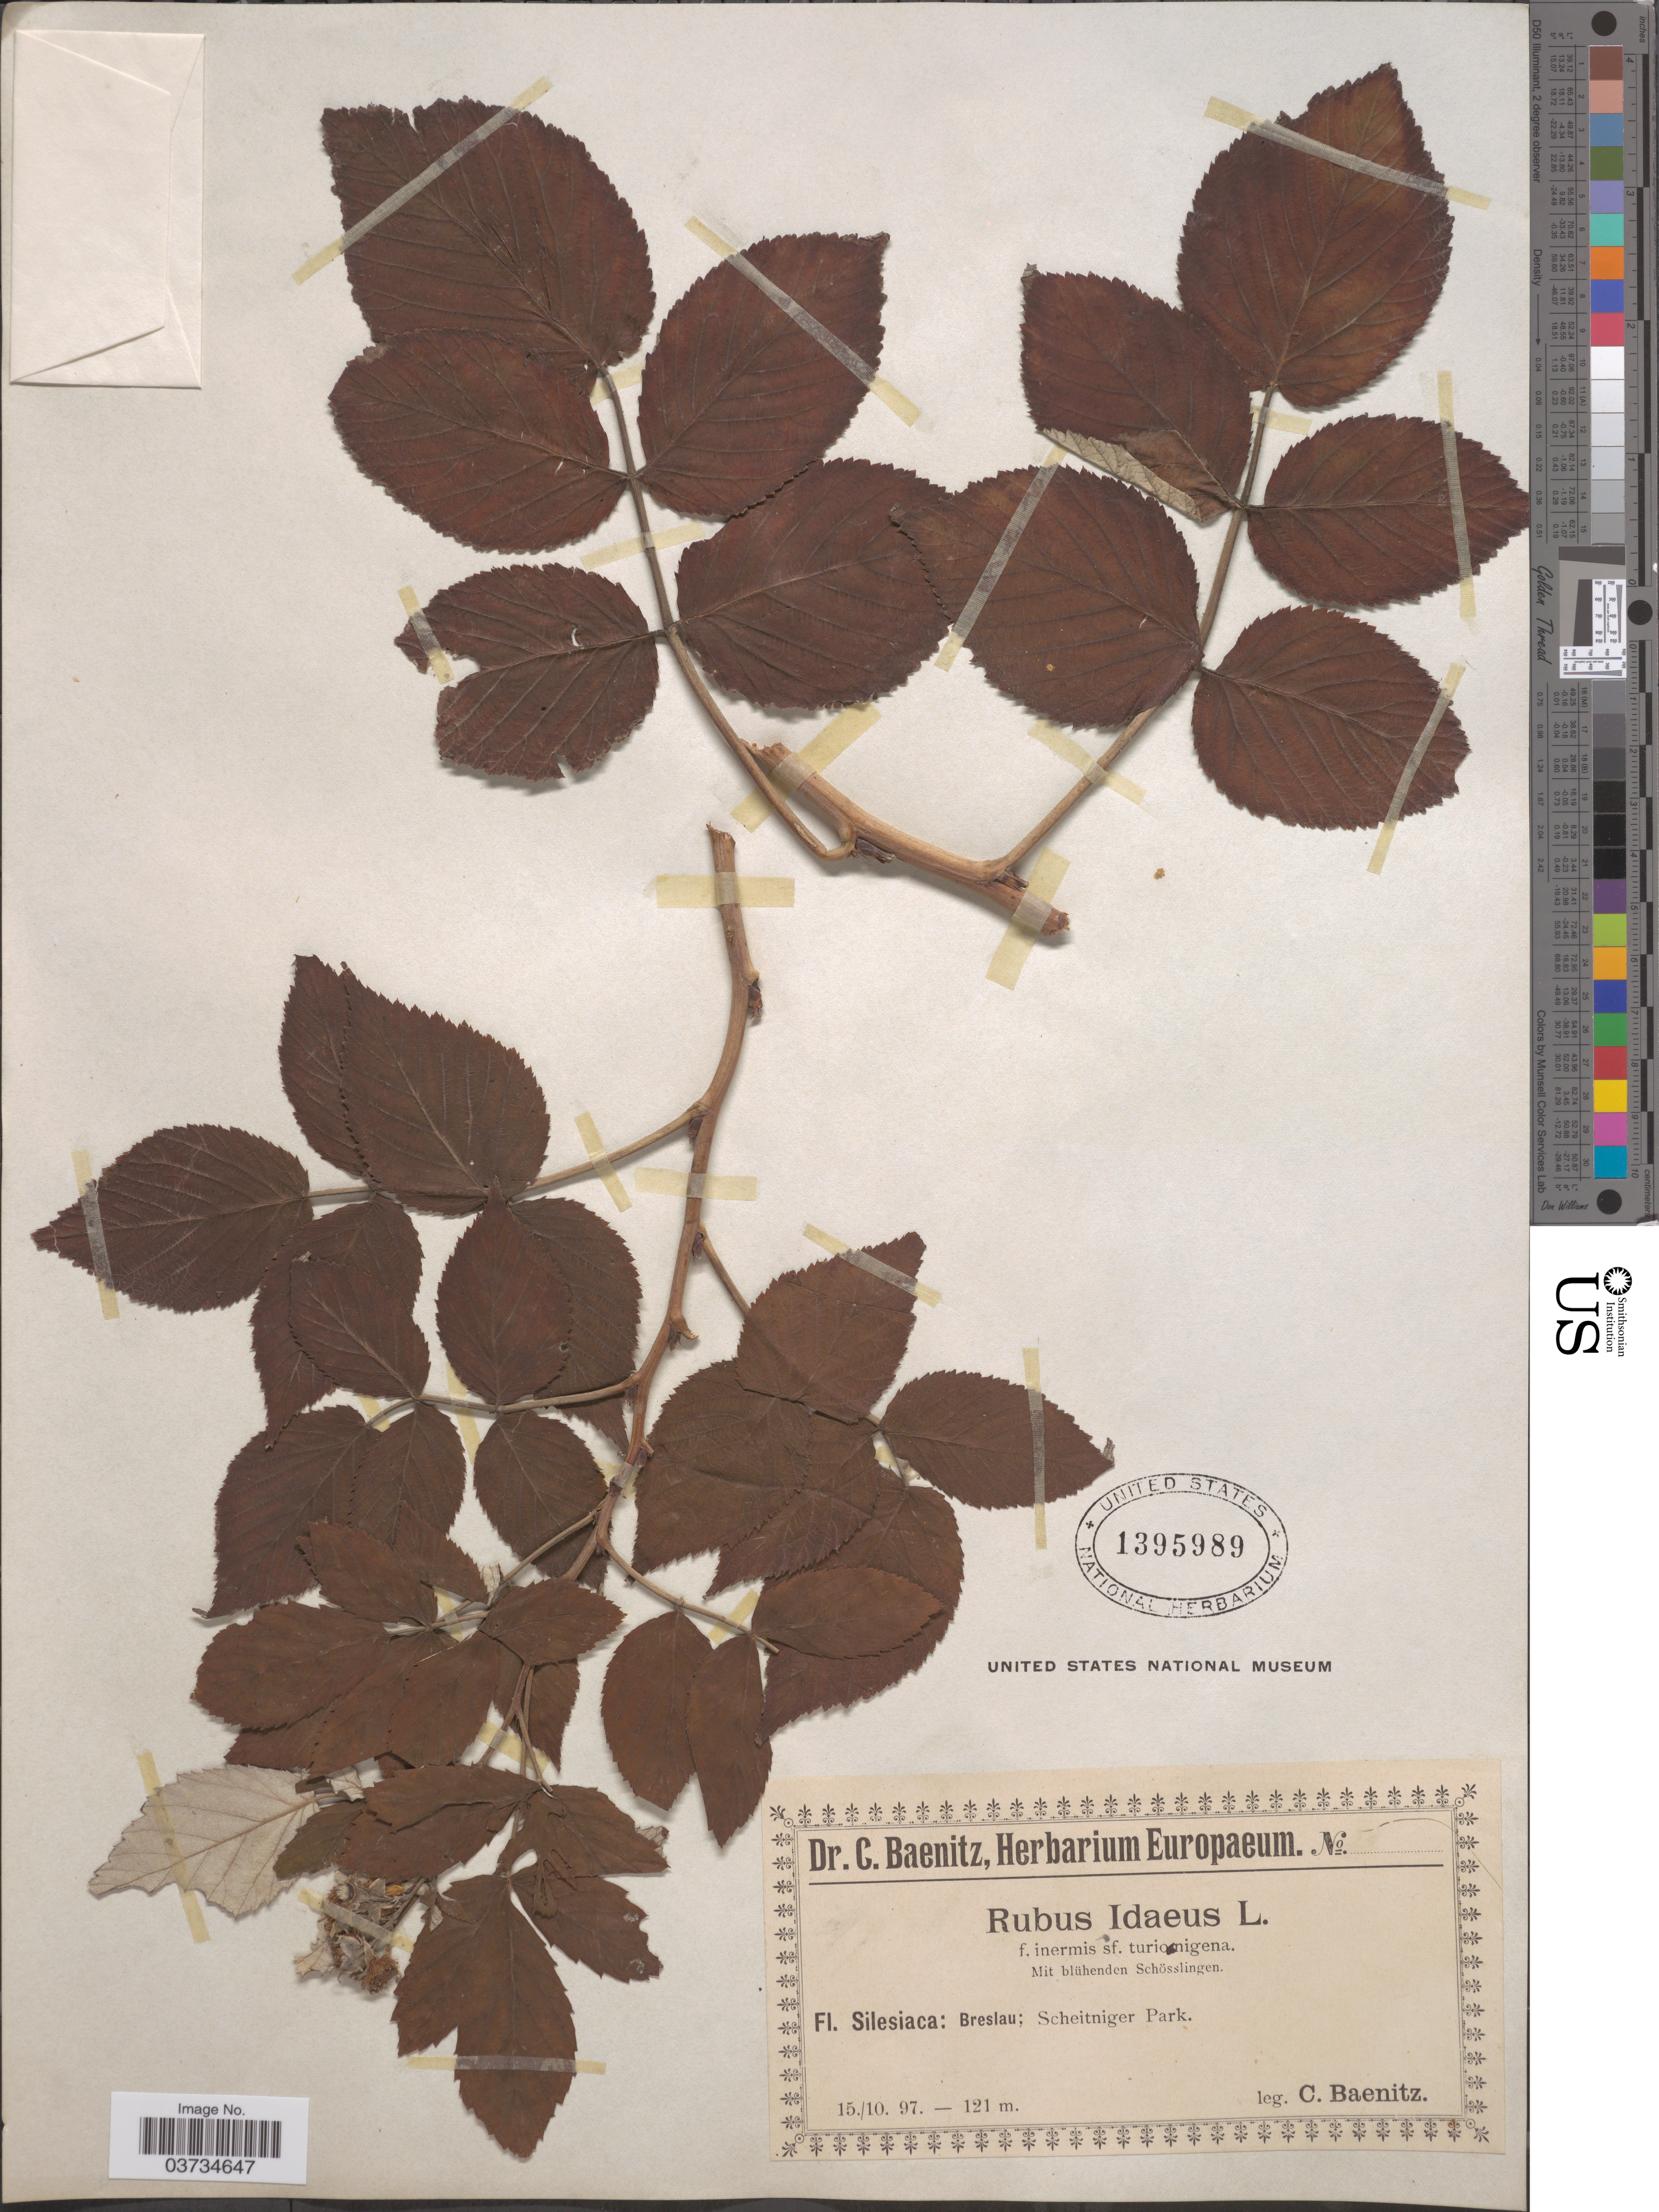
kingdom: Plantae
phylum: Tracheophyta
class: Magnoliopsida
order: Rosales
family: Rosaceae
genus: Rubus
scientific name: Rubus idaeus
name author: L.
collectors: C. G. Baenitz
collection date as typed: Transcribed d/m/y: 15/10/97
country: Poland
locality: Silesiaca: Breslau; Scheitniger Park.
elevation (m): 121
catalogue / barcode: US 1395989